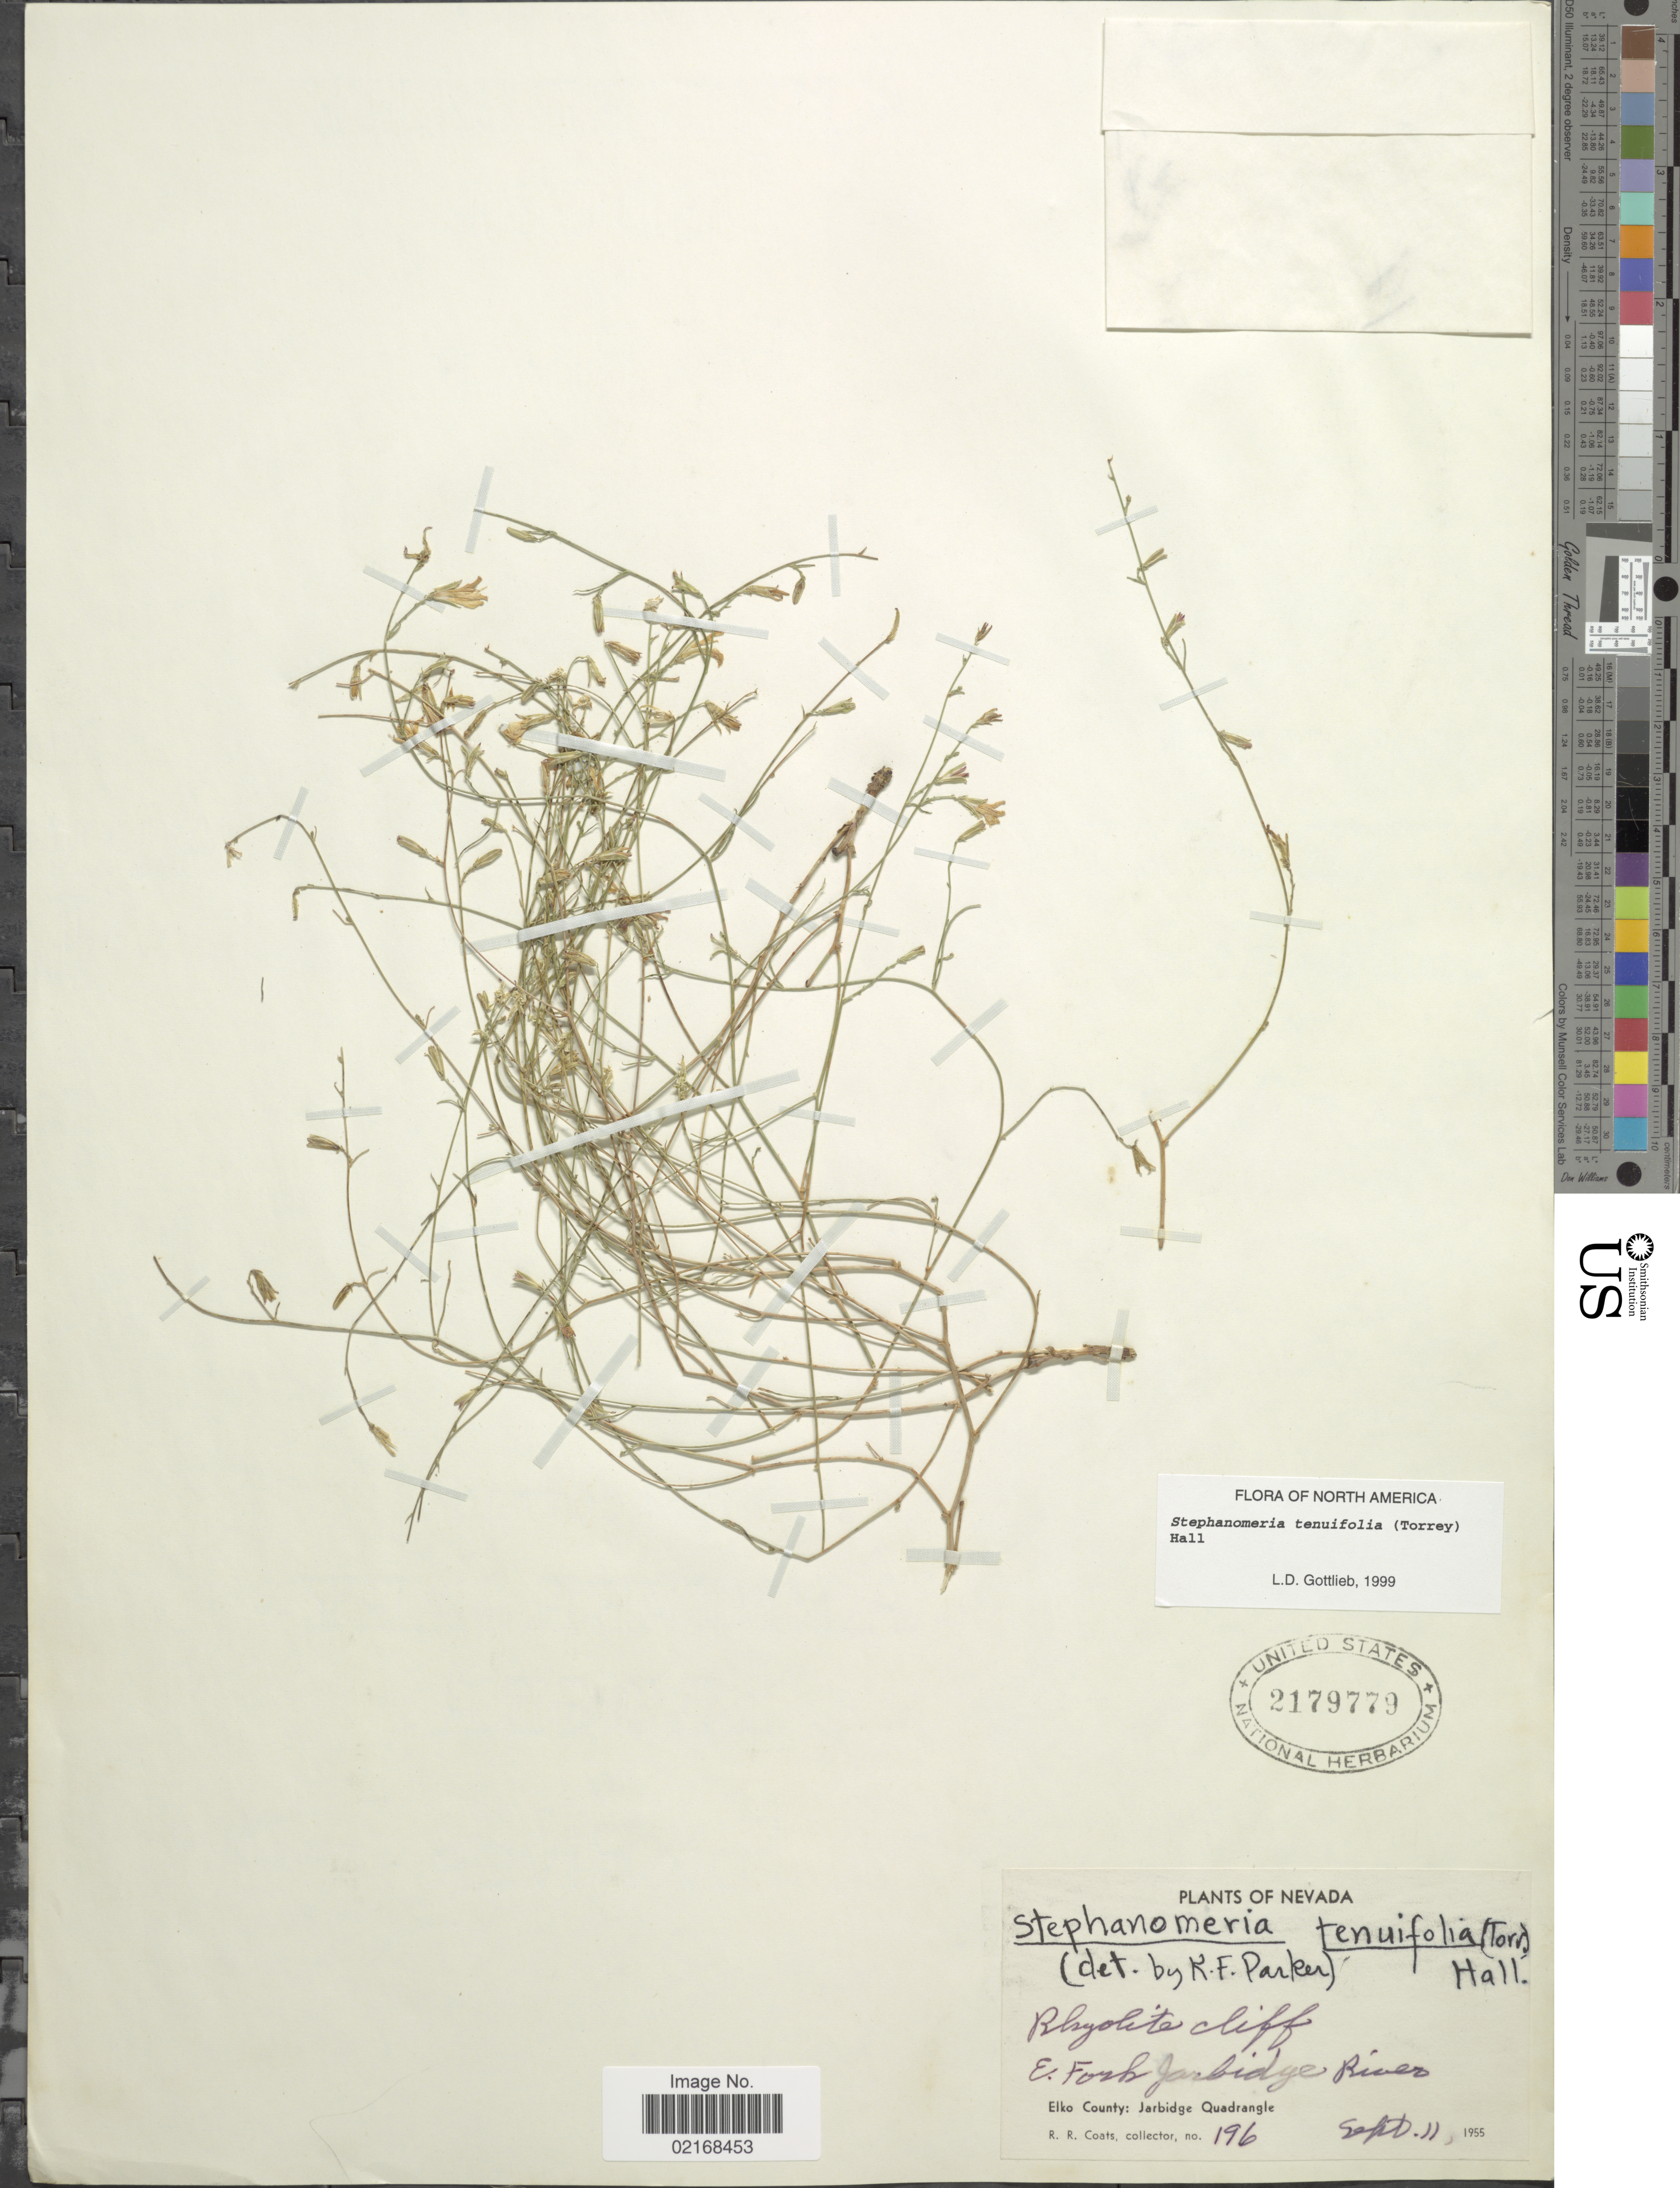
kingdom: Plantae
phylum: Tracheophyta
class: Magnoliopsida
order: Asterales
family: Asteraceae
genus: Stephanomeria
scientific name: Stephanomeria tenuifolia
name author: (Torr.) H.M. Hall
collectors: R. Coats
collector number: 196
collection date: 1955-09-11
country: United States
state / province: Nevada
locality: E. Fork Jarbidge River, Elko County: Jarbidge Quadrangle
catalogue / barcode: US 2179779